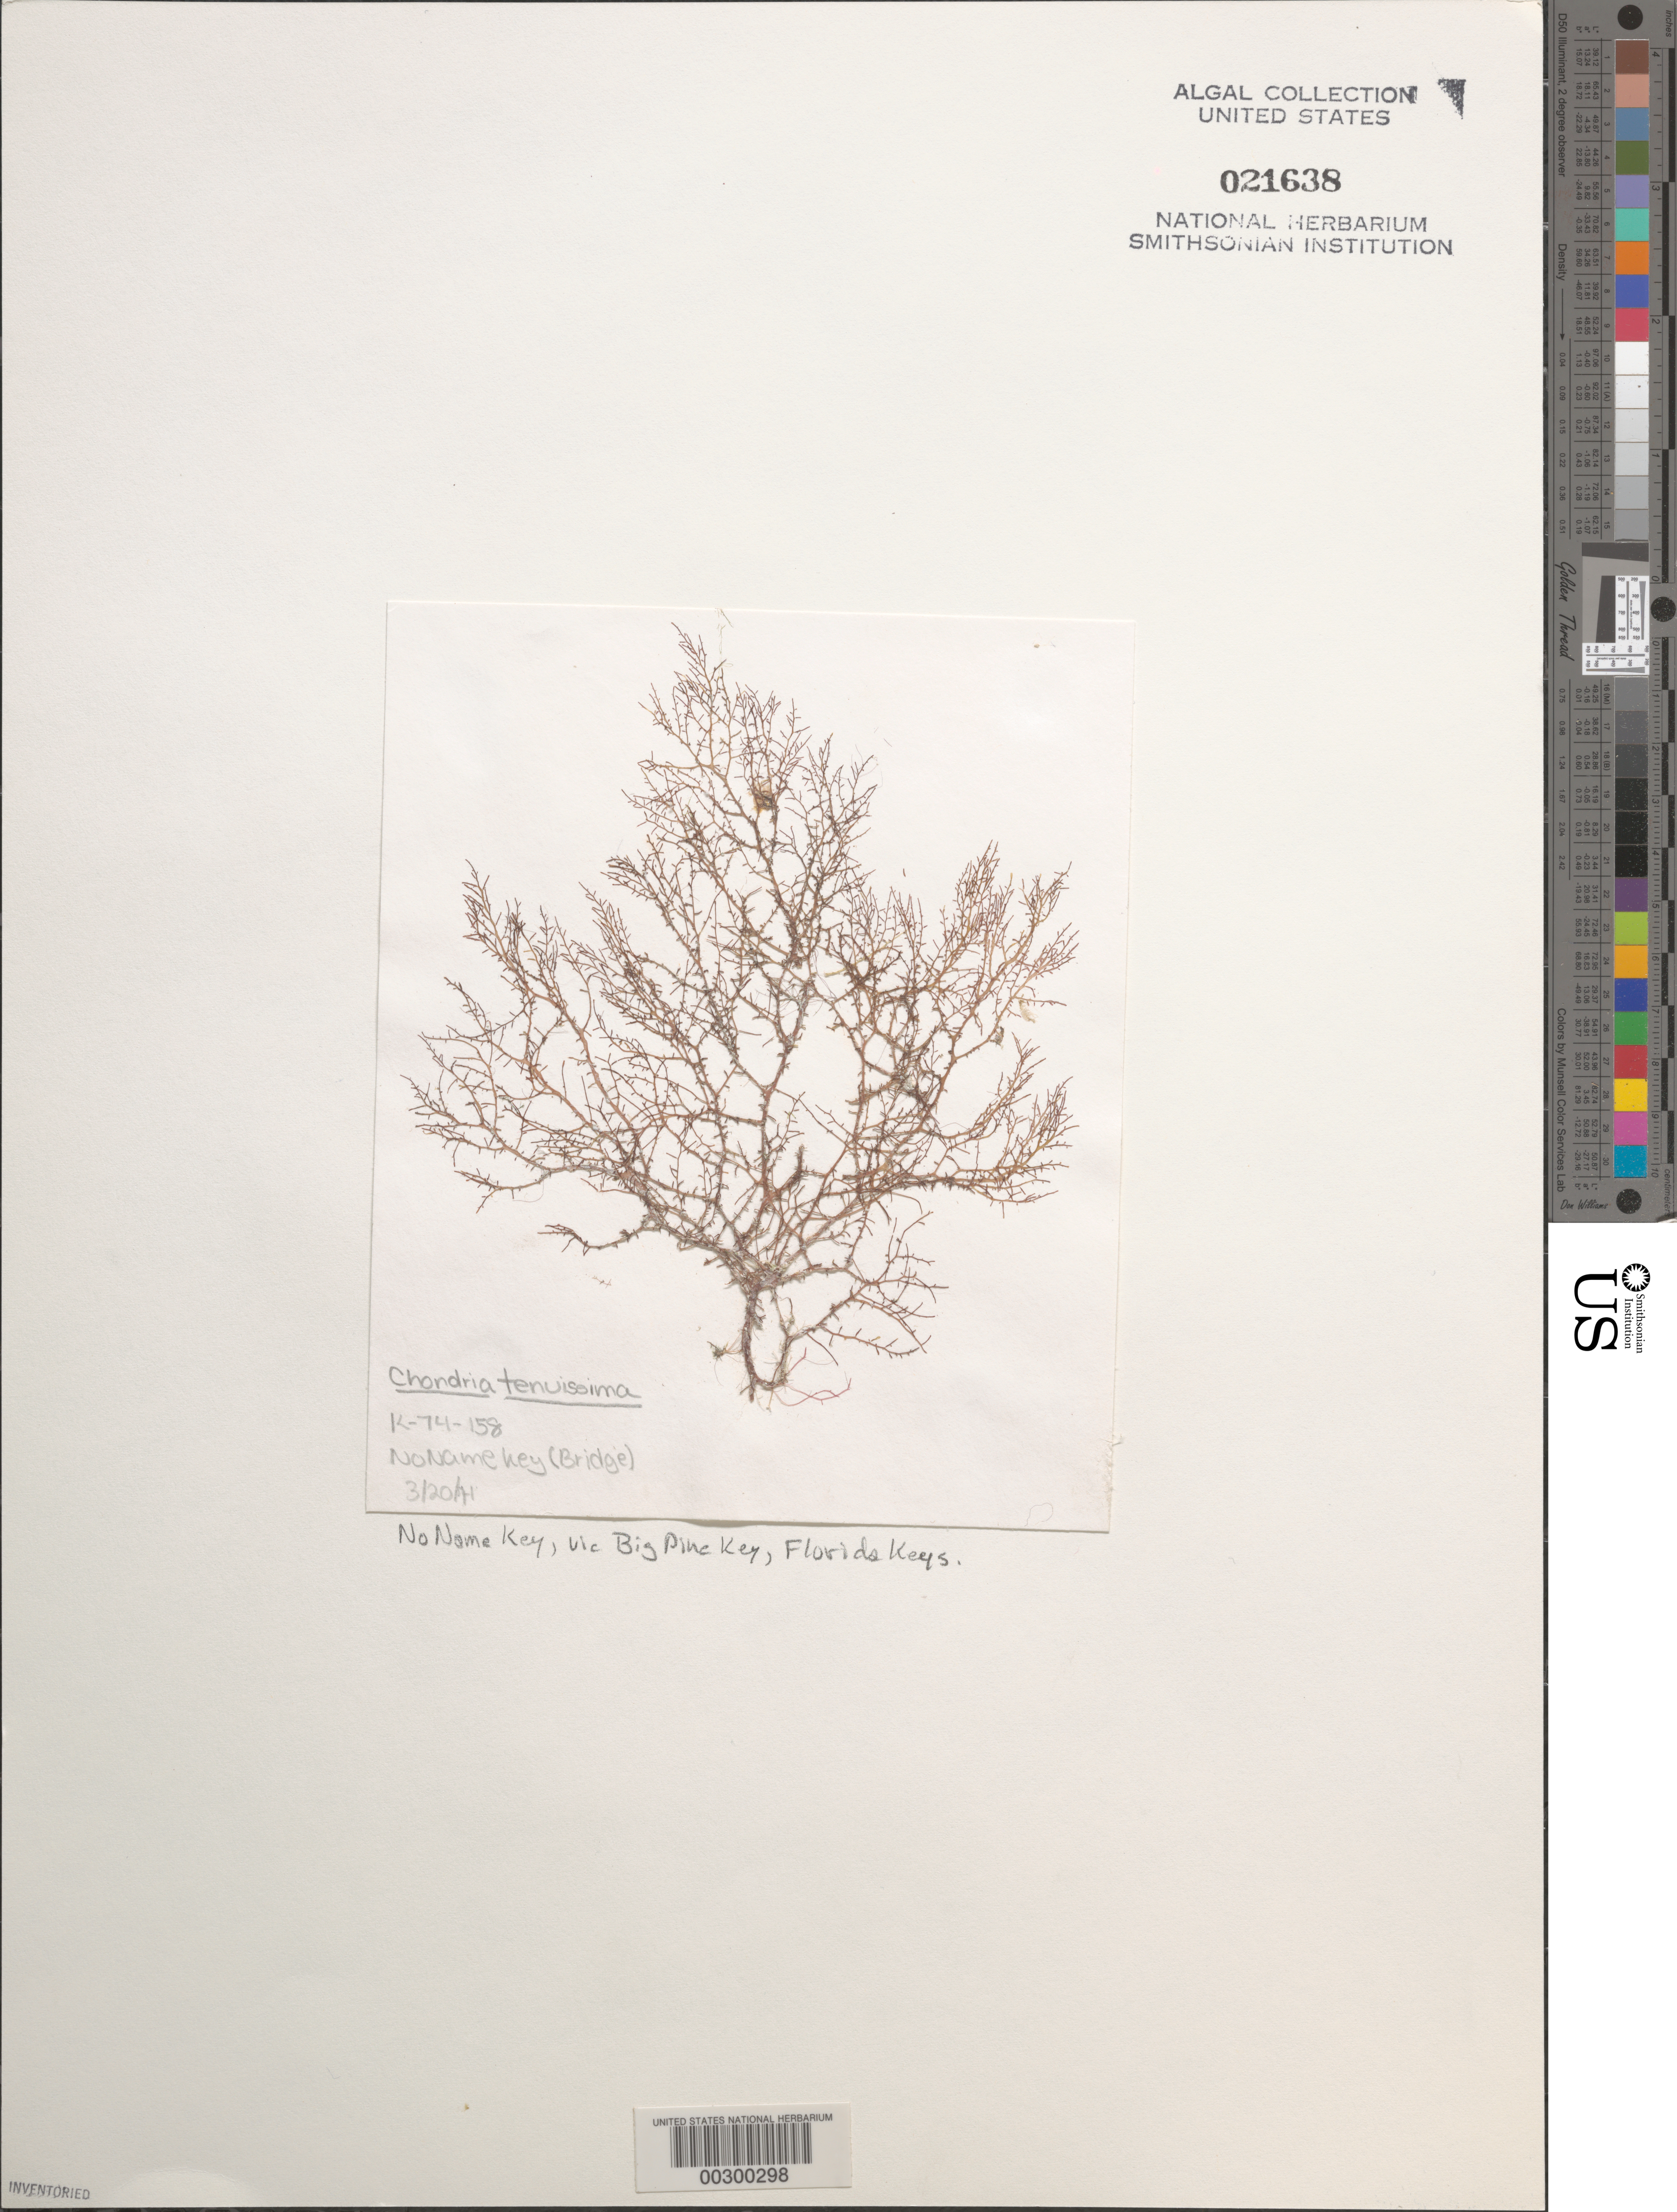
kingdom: Plantae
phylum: Rhodophyta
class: Florideophyceae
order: Ceramiales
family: Rhodomelaceae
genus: Chondria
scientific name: Chondria capillaris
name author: M.J. Wynne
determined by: Algae name updating Project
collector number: K-74-158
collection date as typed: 20 Mar 1971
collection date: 1971-03-20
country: United States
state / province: Florida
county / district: Monroe County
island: Florida Keys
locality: No Name Key Bridge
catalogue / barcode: US 21638